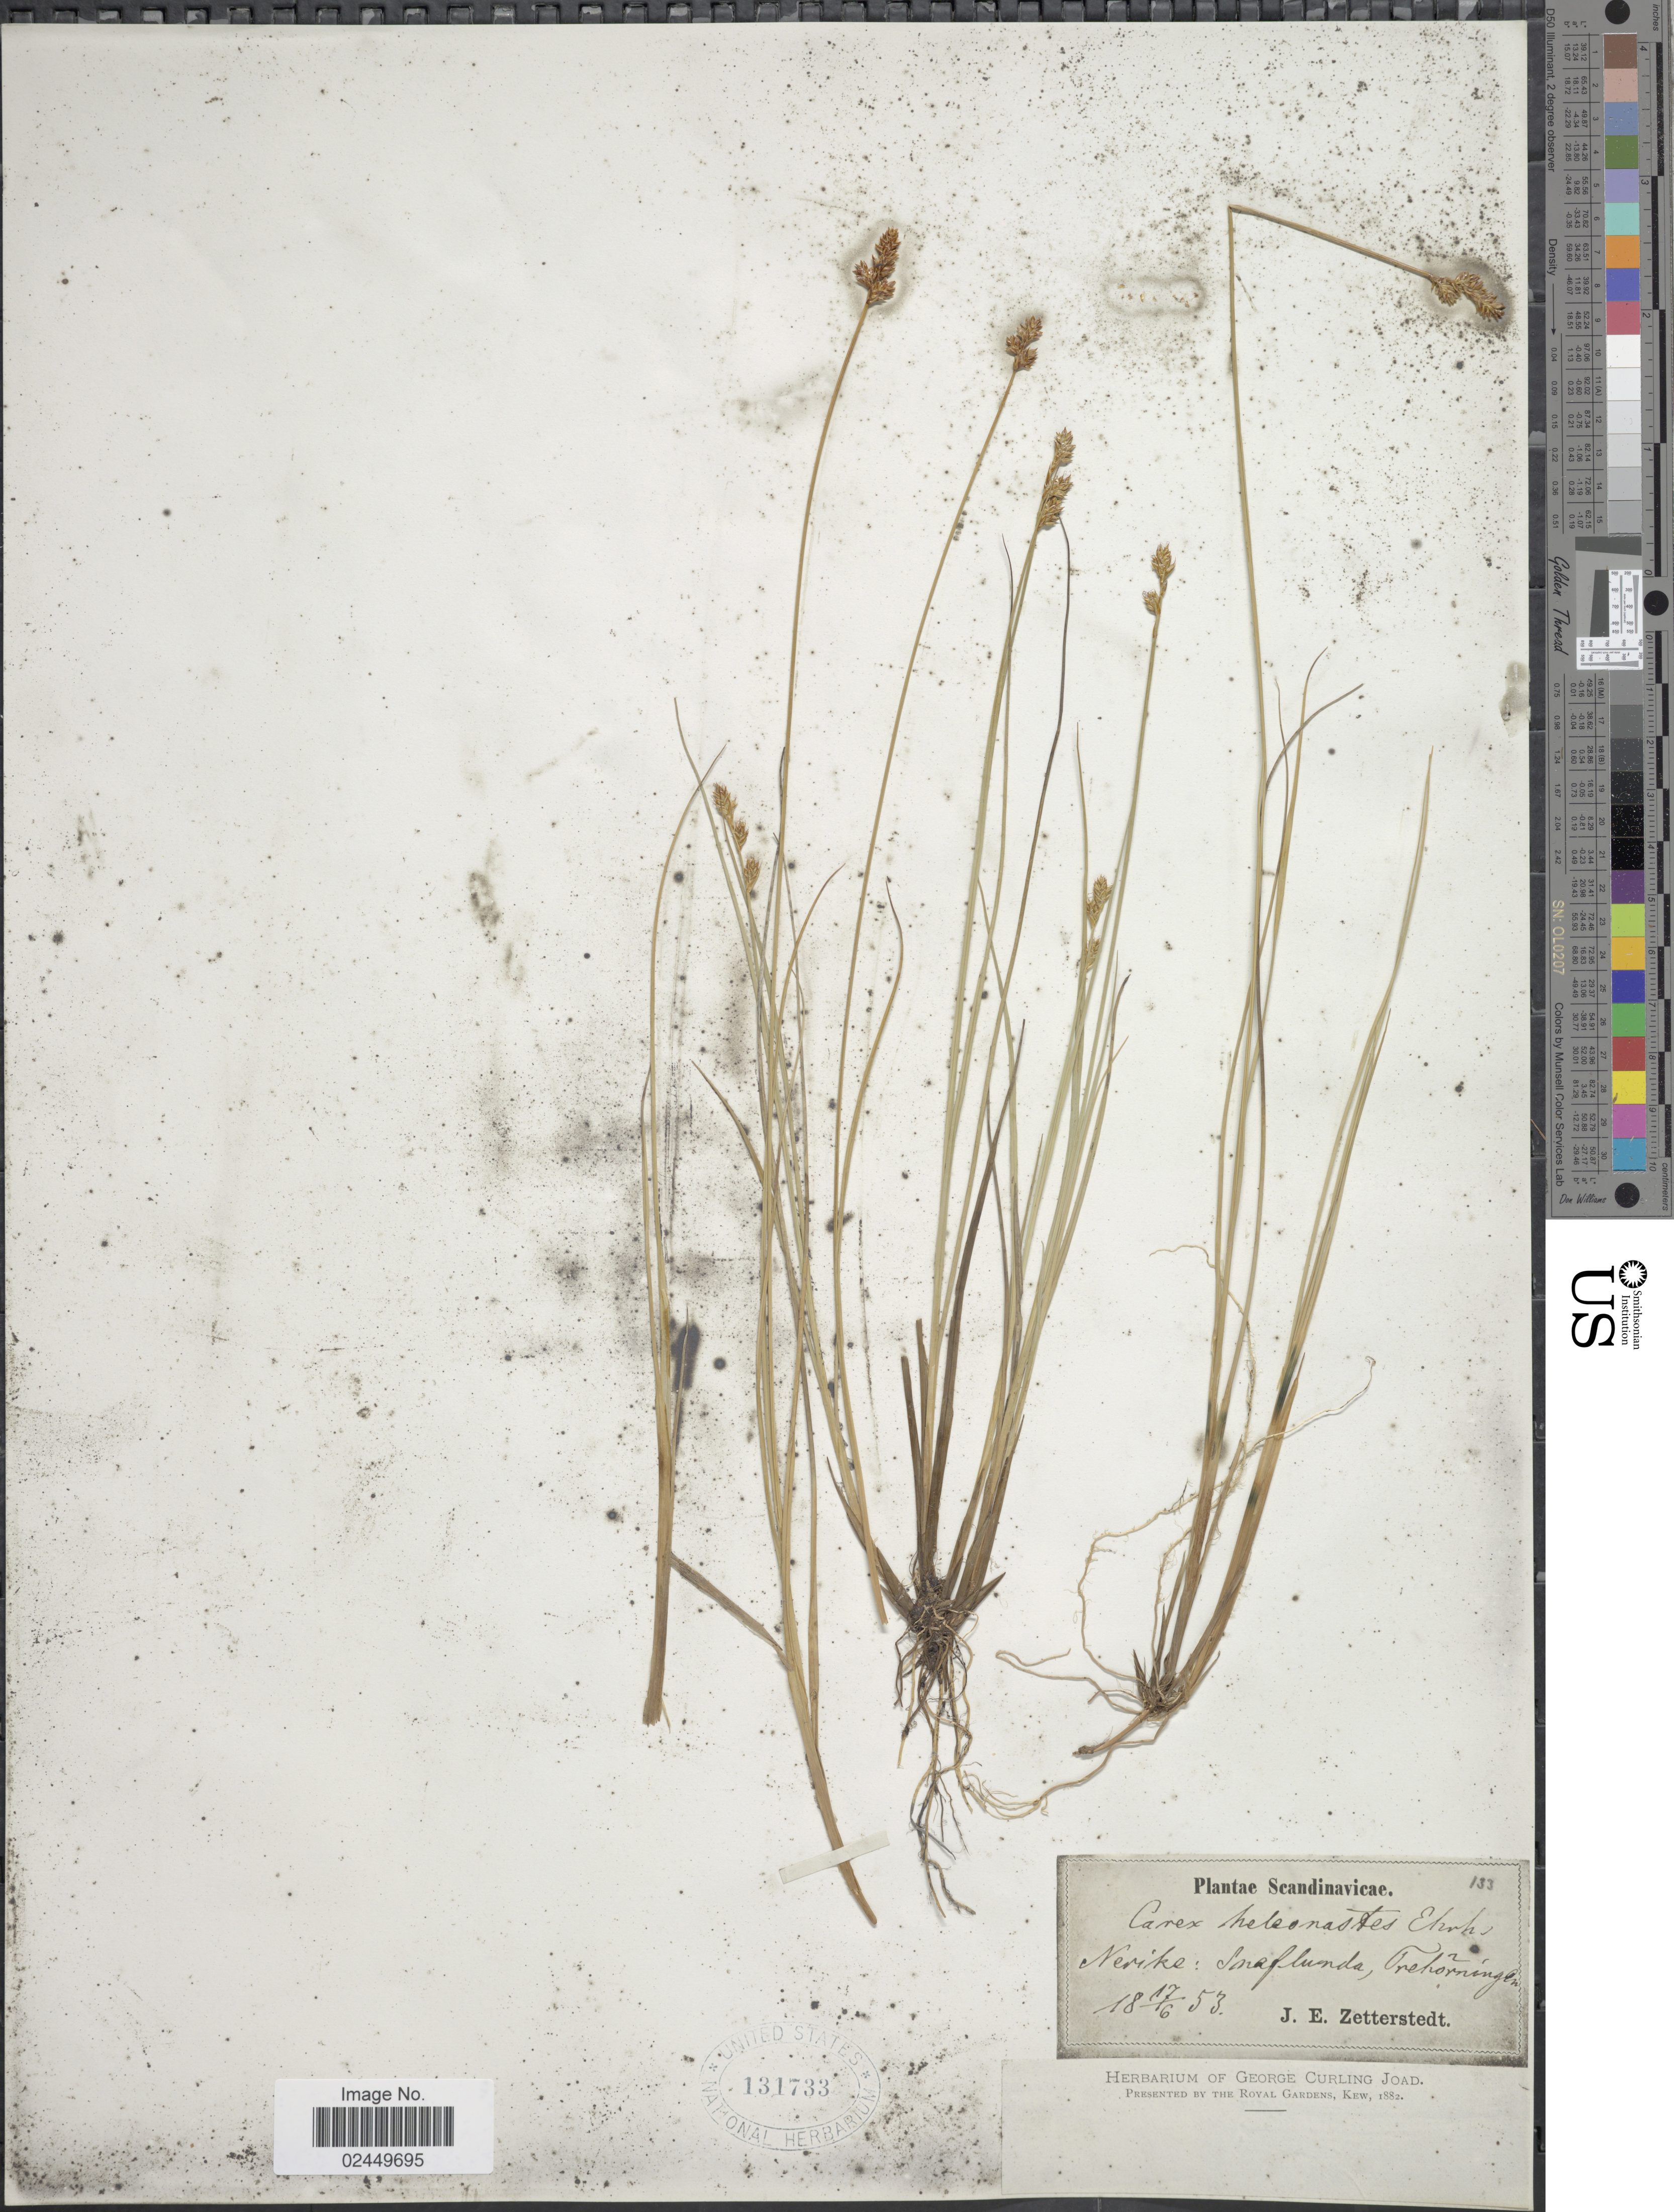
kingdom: Plantae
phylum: Tracheophyta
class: Liliopsida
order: Poales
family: Cyperaceae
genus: Carex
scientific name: Carex heleonastes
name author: Ehrh. ex L. f.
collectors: J.E. Zetterstedt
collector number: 133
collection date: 1853-06-17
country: Sweden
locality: Scandinavicae. Nerike: Snaflunda, Trehörningen.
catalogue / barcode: US 131733